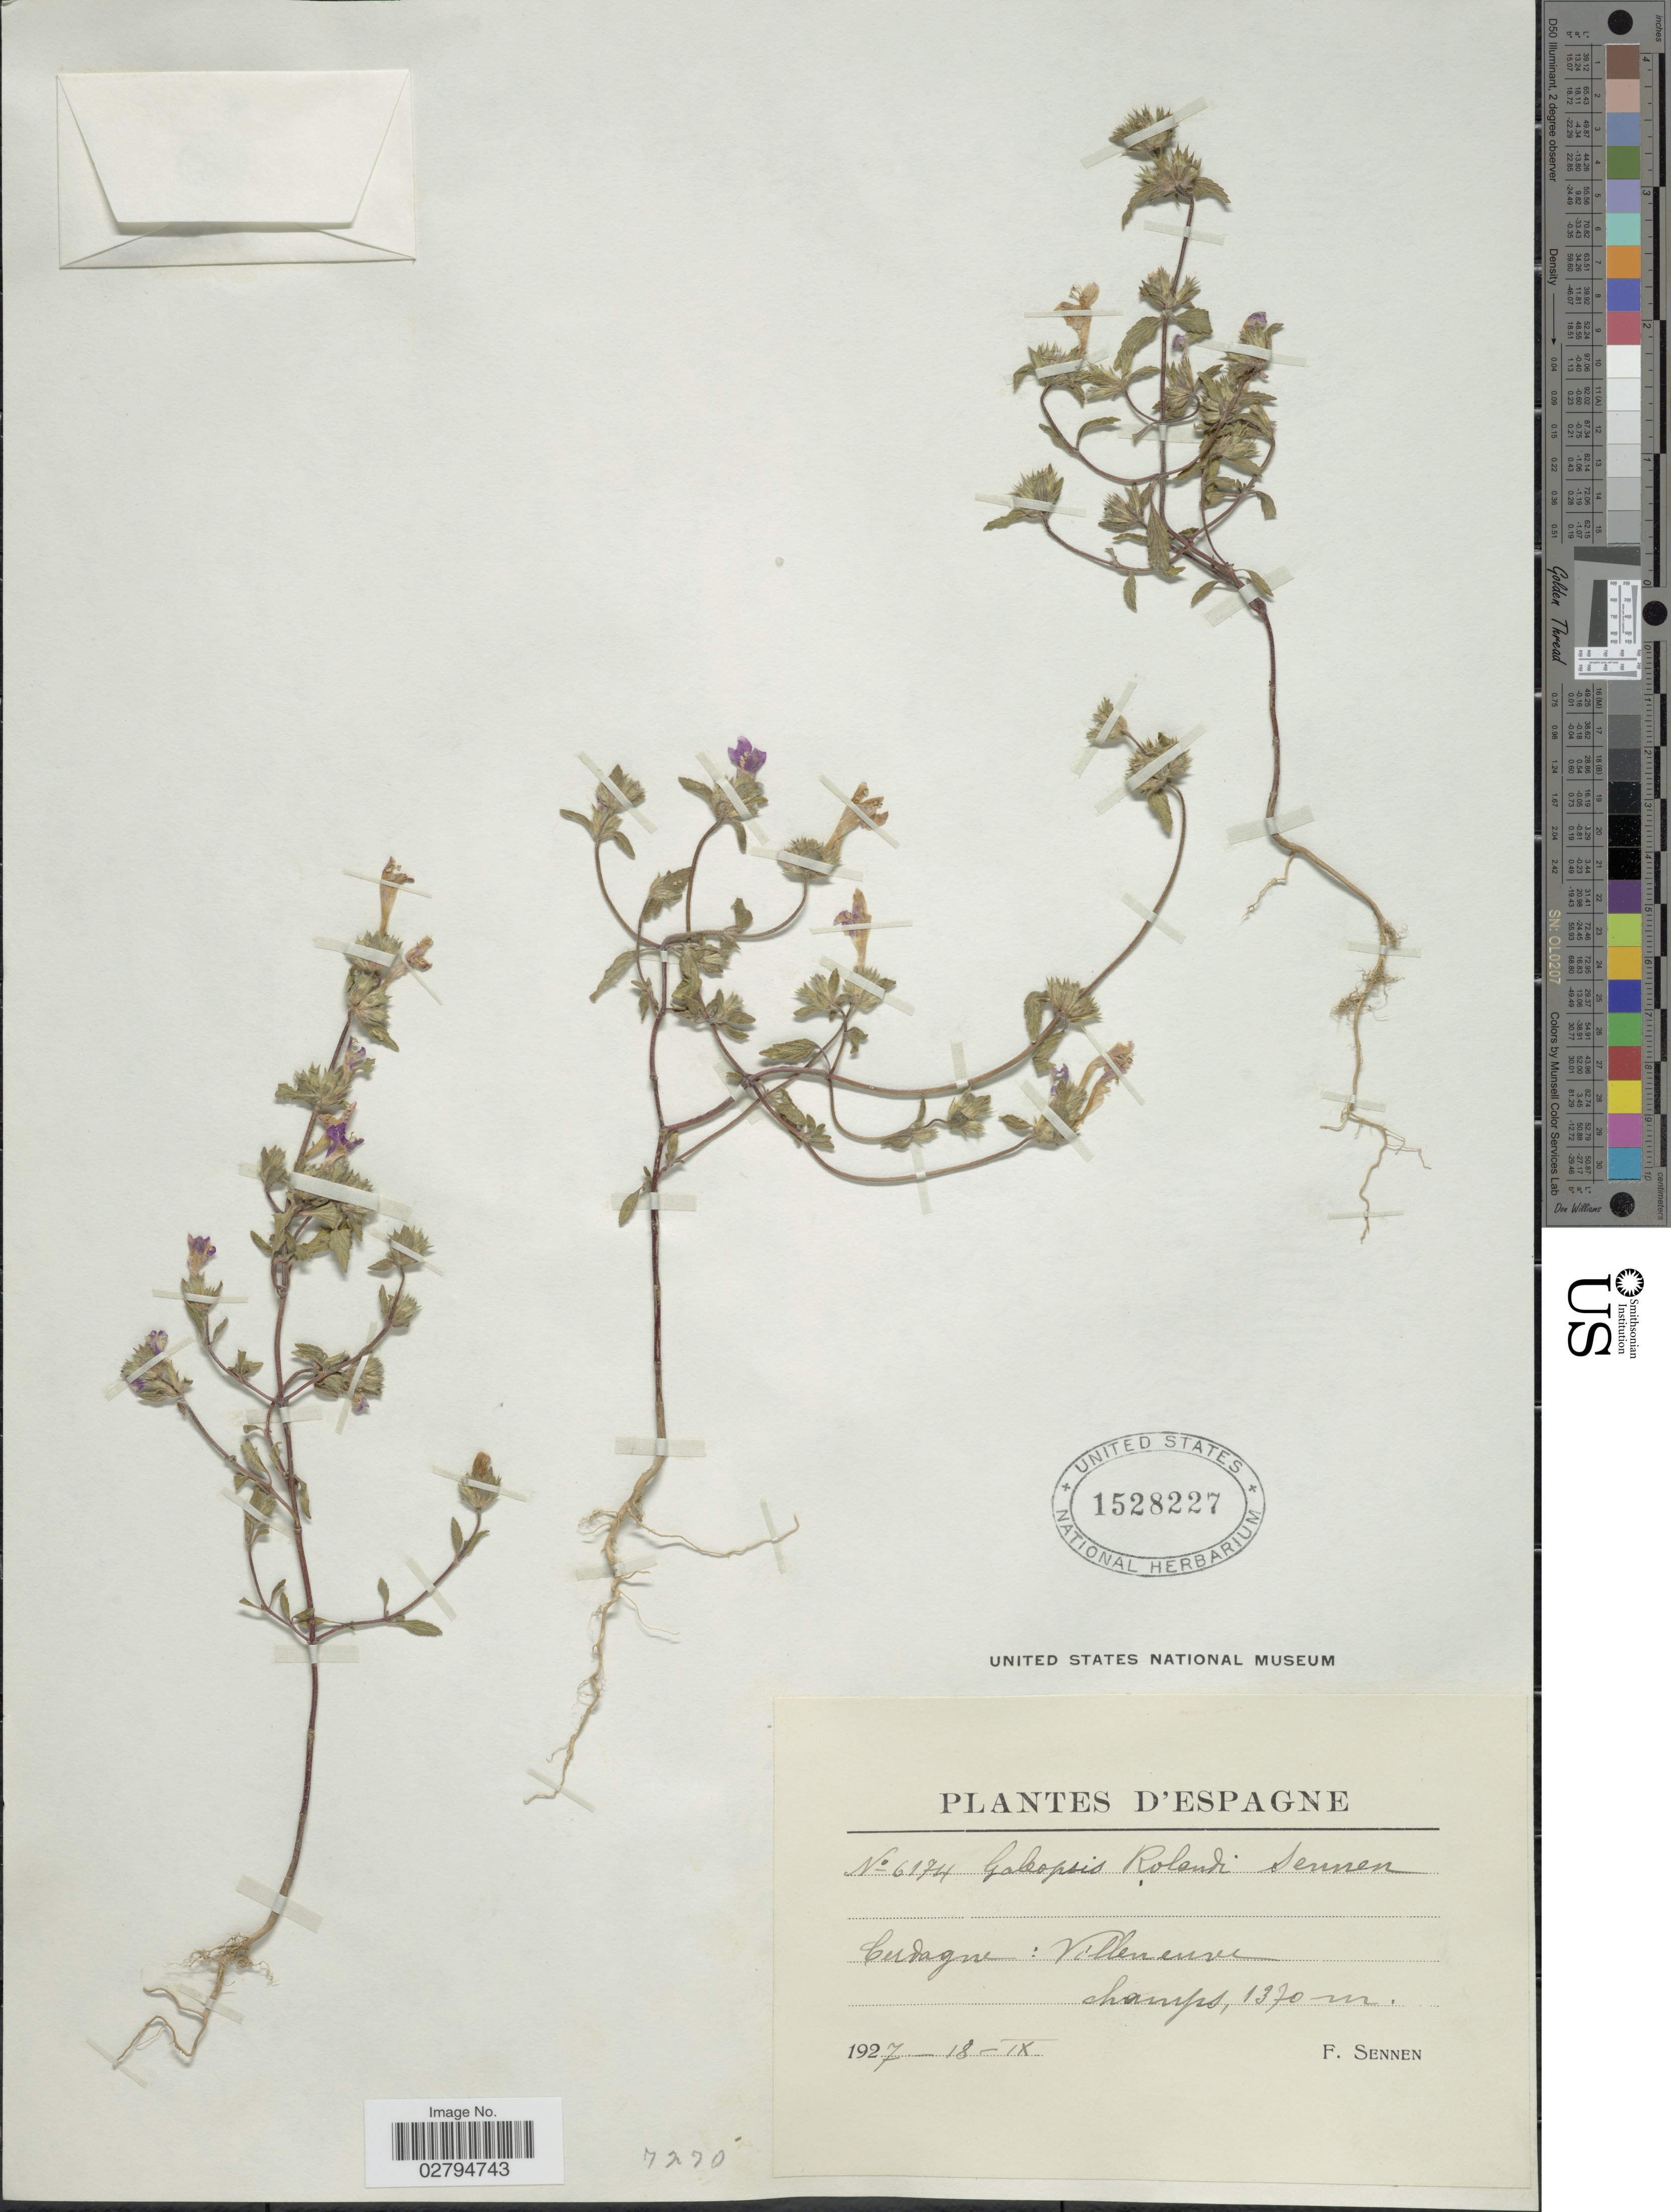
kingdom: Plantae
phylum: Tracheophyta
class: Magnoliopsida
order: Lamiales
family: Lamiaceae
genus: Galeopsis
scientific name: Galeopsis rolandii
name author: Sennen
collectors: E. Sennen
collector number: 6174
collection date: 1927-09-18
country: Spain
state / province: Islas Baleares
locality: Villeneuve, champs.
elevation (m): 1370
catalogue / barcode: US 1528227